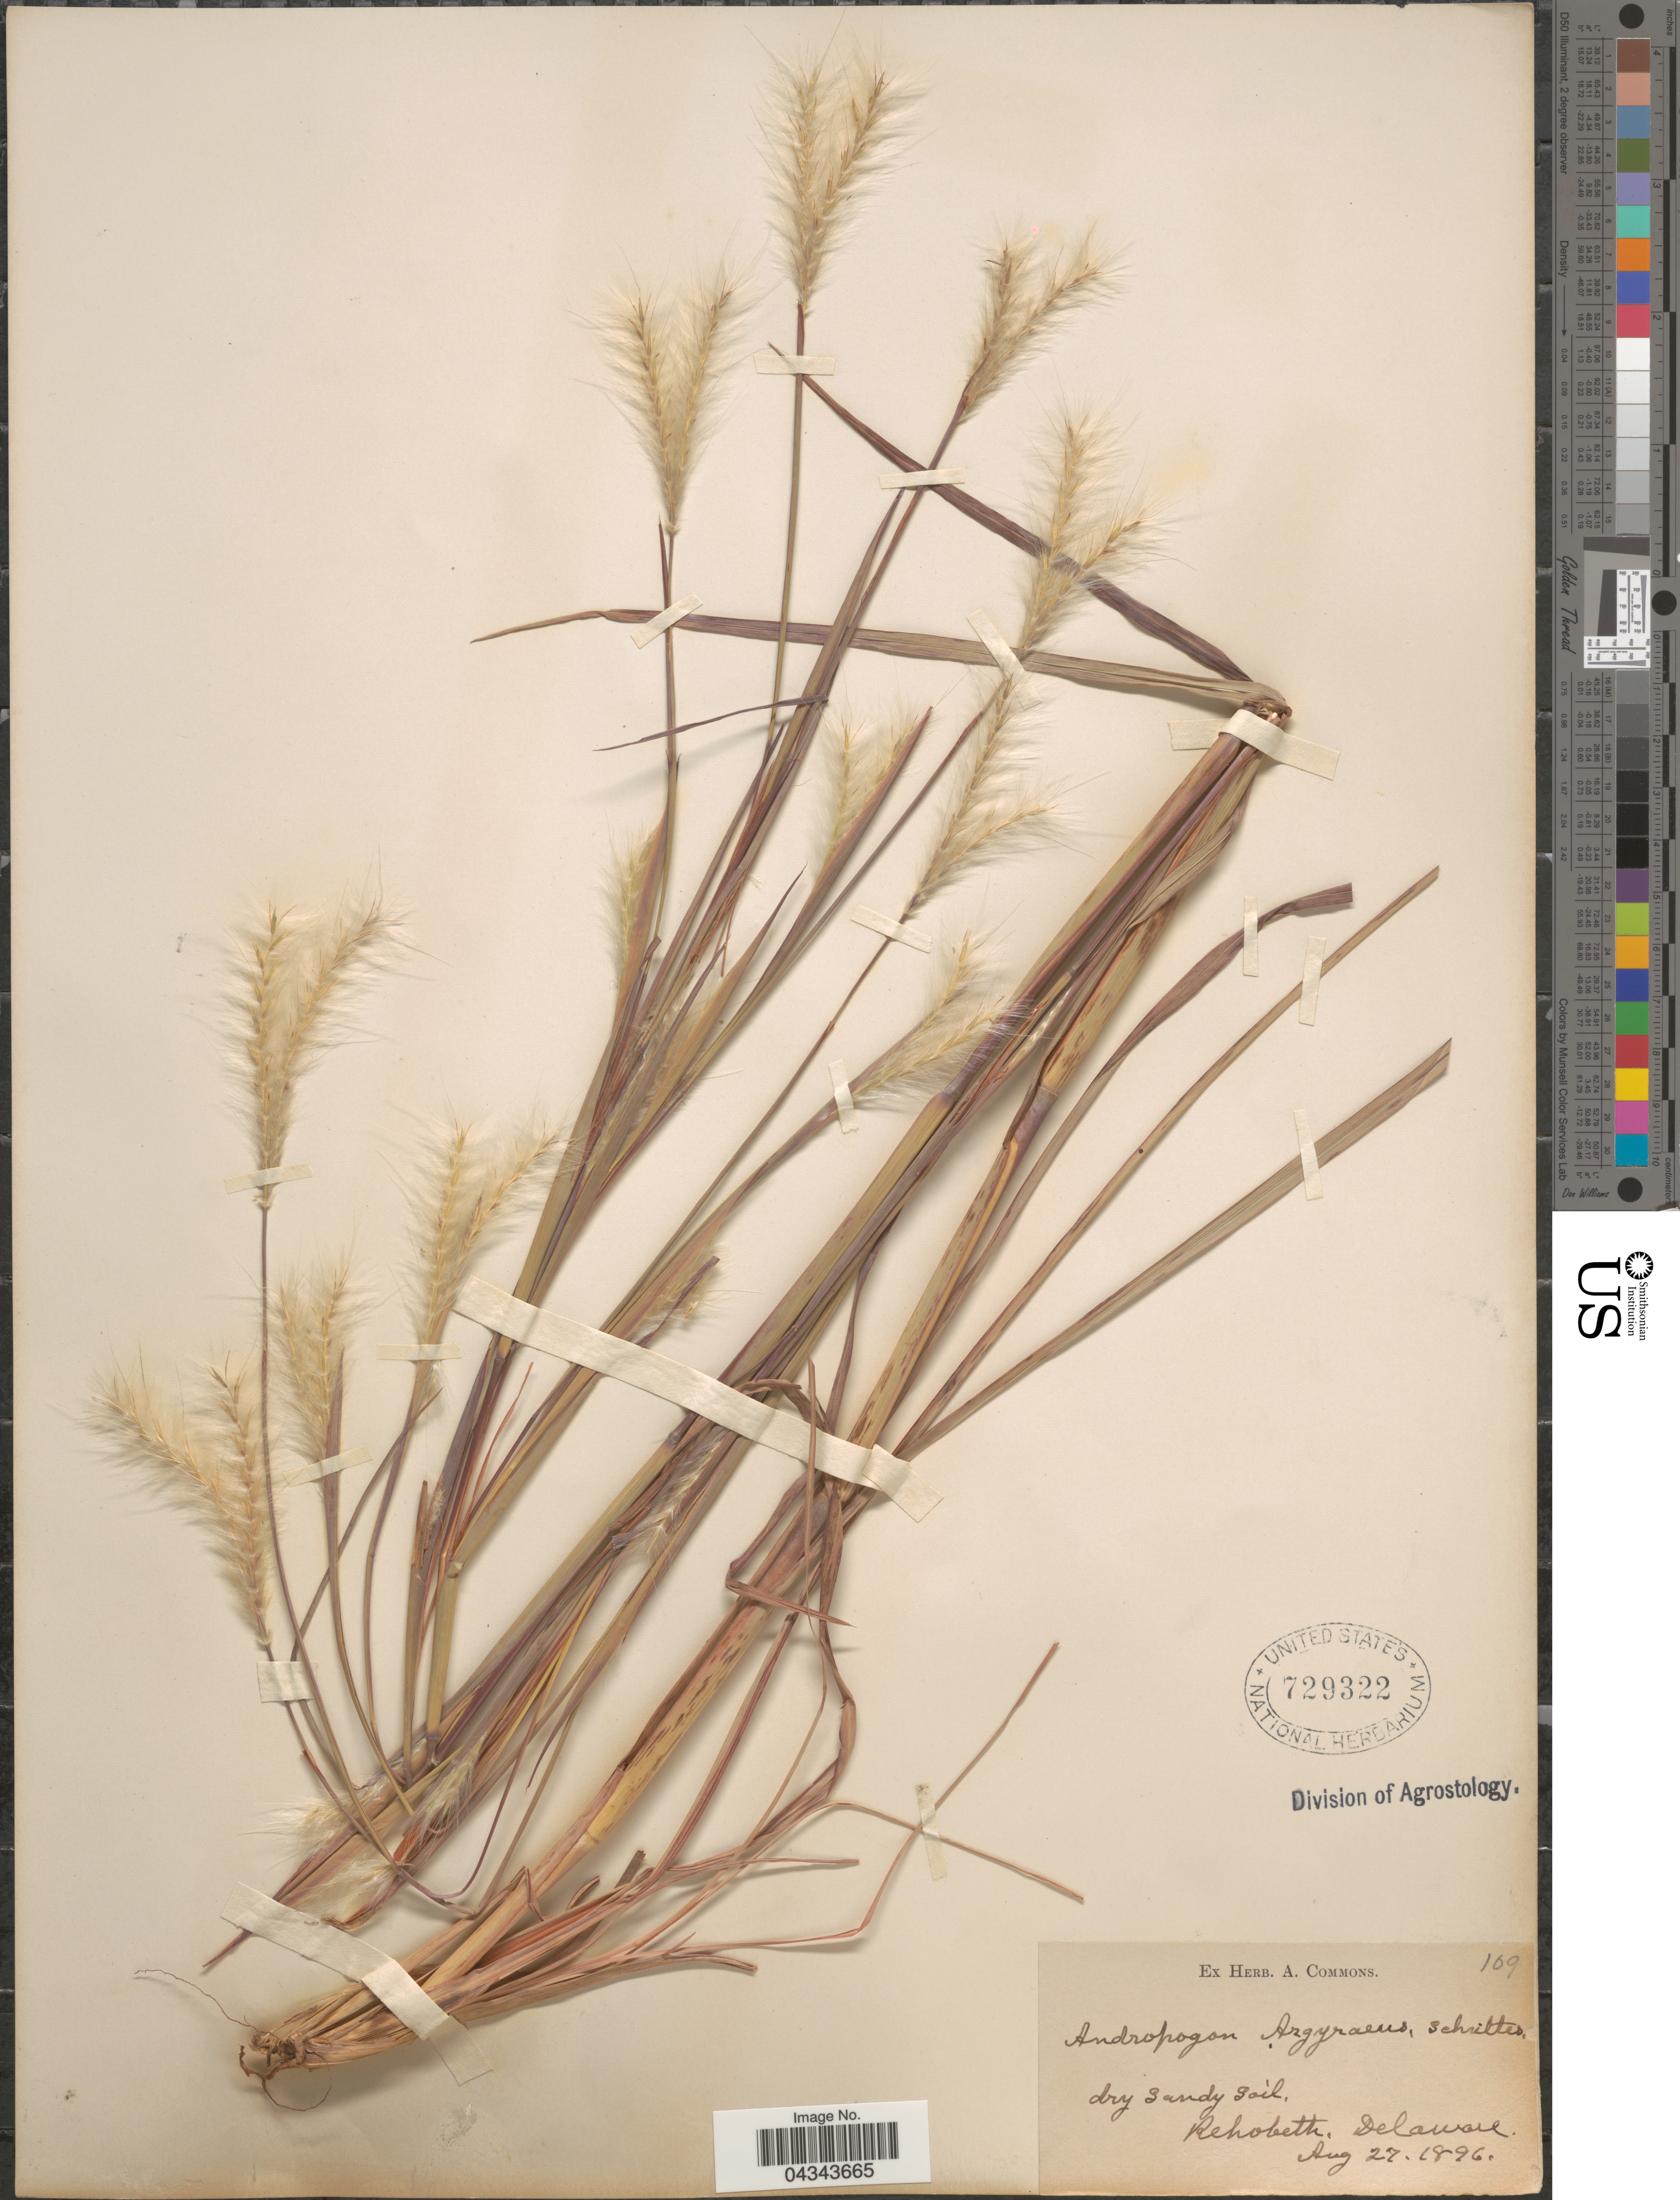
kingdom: Plantae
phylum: Tracheophyta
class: Liliopsida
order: Poales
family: Poaceae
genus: Andropogon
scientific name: Andropogon ternarius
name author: Michx.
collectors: ex herb. A. Commons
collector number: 169*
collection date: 1896-08-27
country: United States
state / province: Delaware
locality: Rehobeth.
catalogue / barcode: US 729322